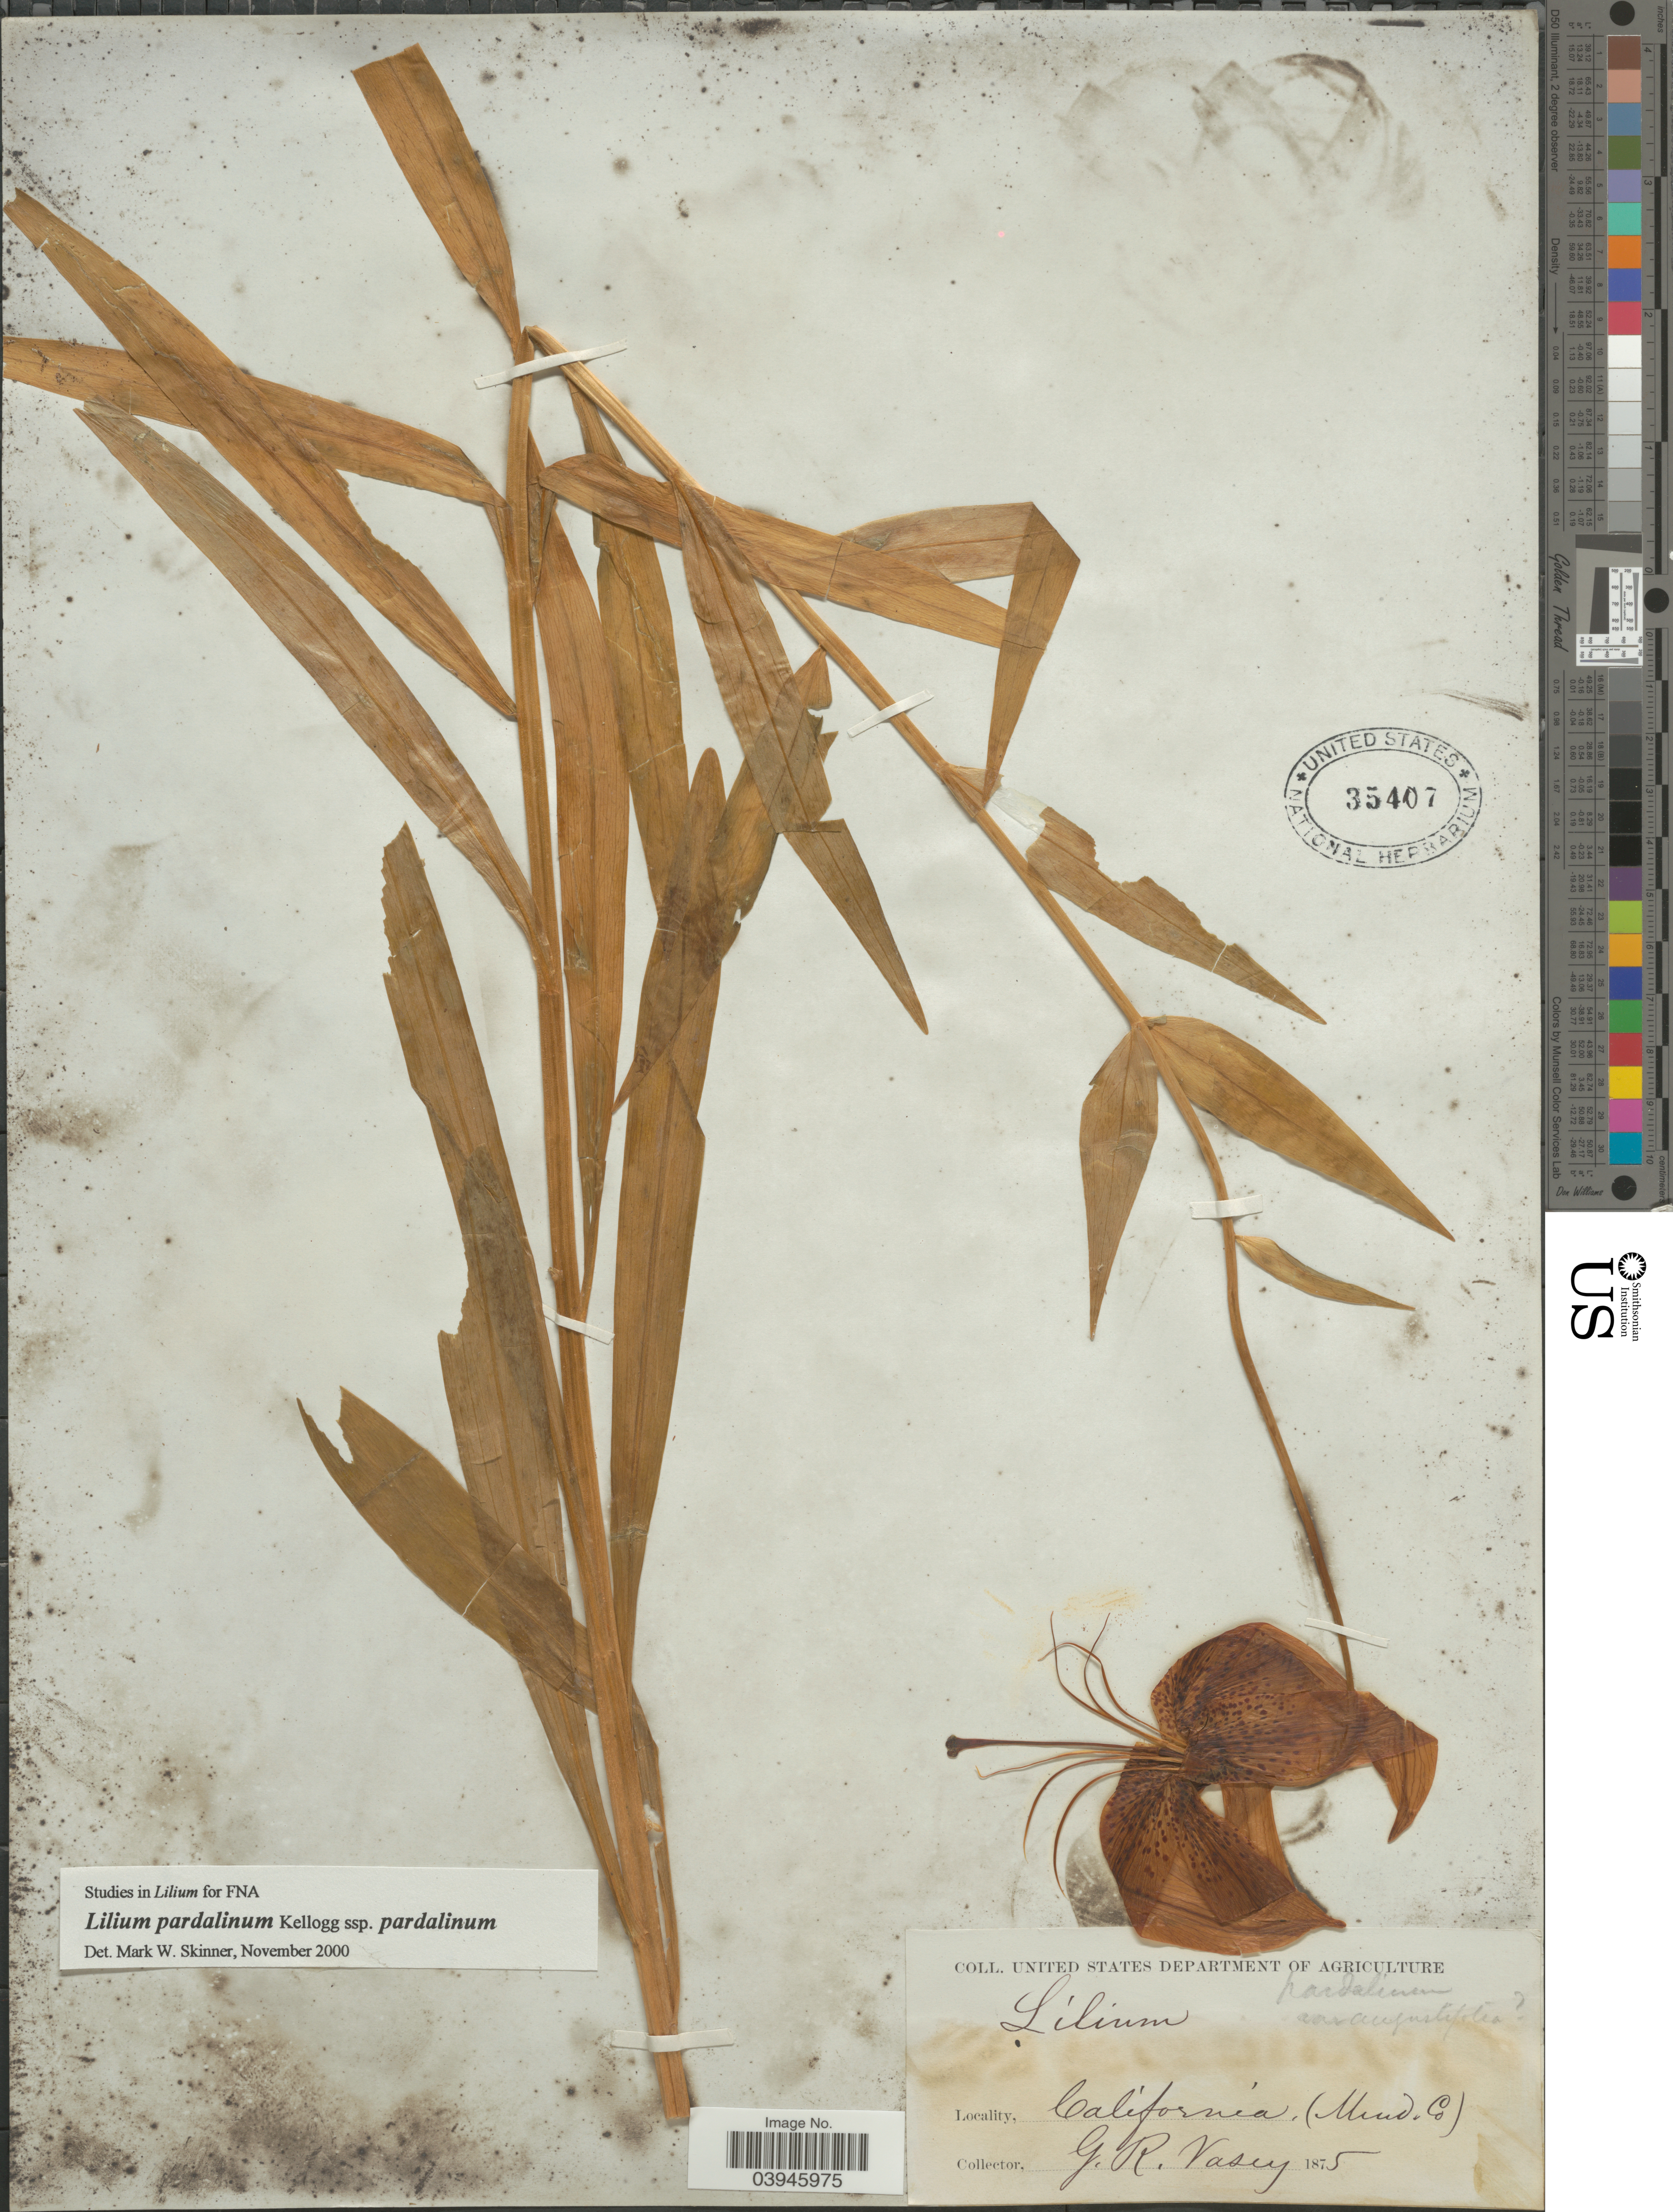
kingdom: Plantae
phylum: Tracheophyta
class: Liliopsida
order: Liliales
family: Liliaceae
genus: Lilium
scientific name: Lilium pardalinum subsp. pardalinum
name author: Kellogg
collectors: G. R. Vasey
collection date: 1875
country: United States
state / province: California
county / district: Mendocino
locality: (Mend. Co).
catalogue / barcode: US 35407